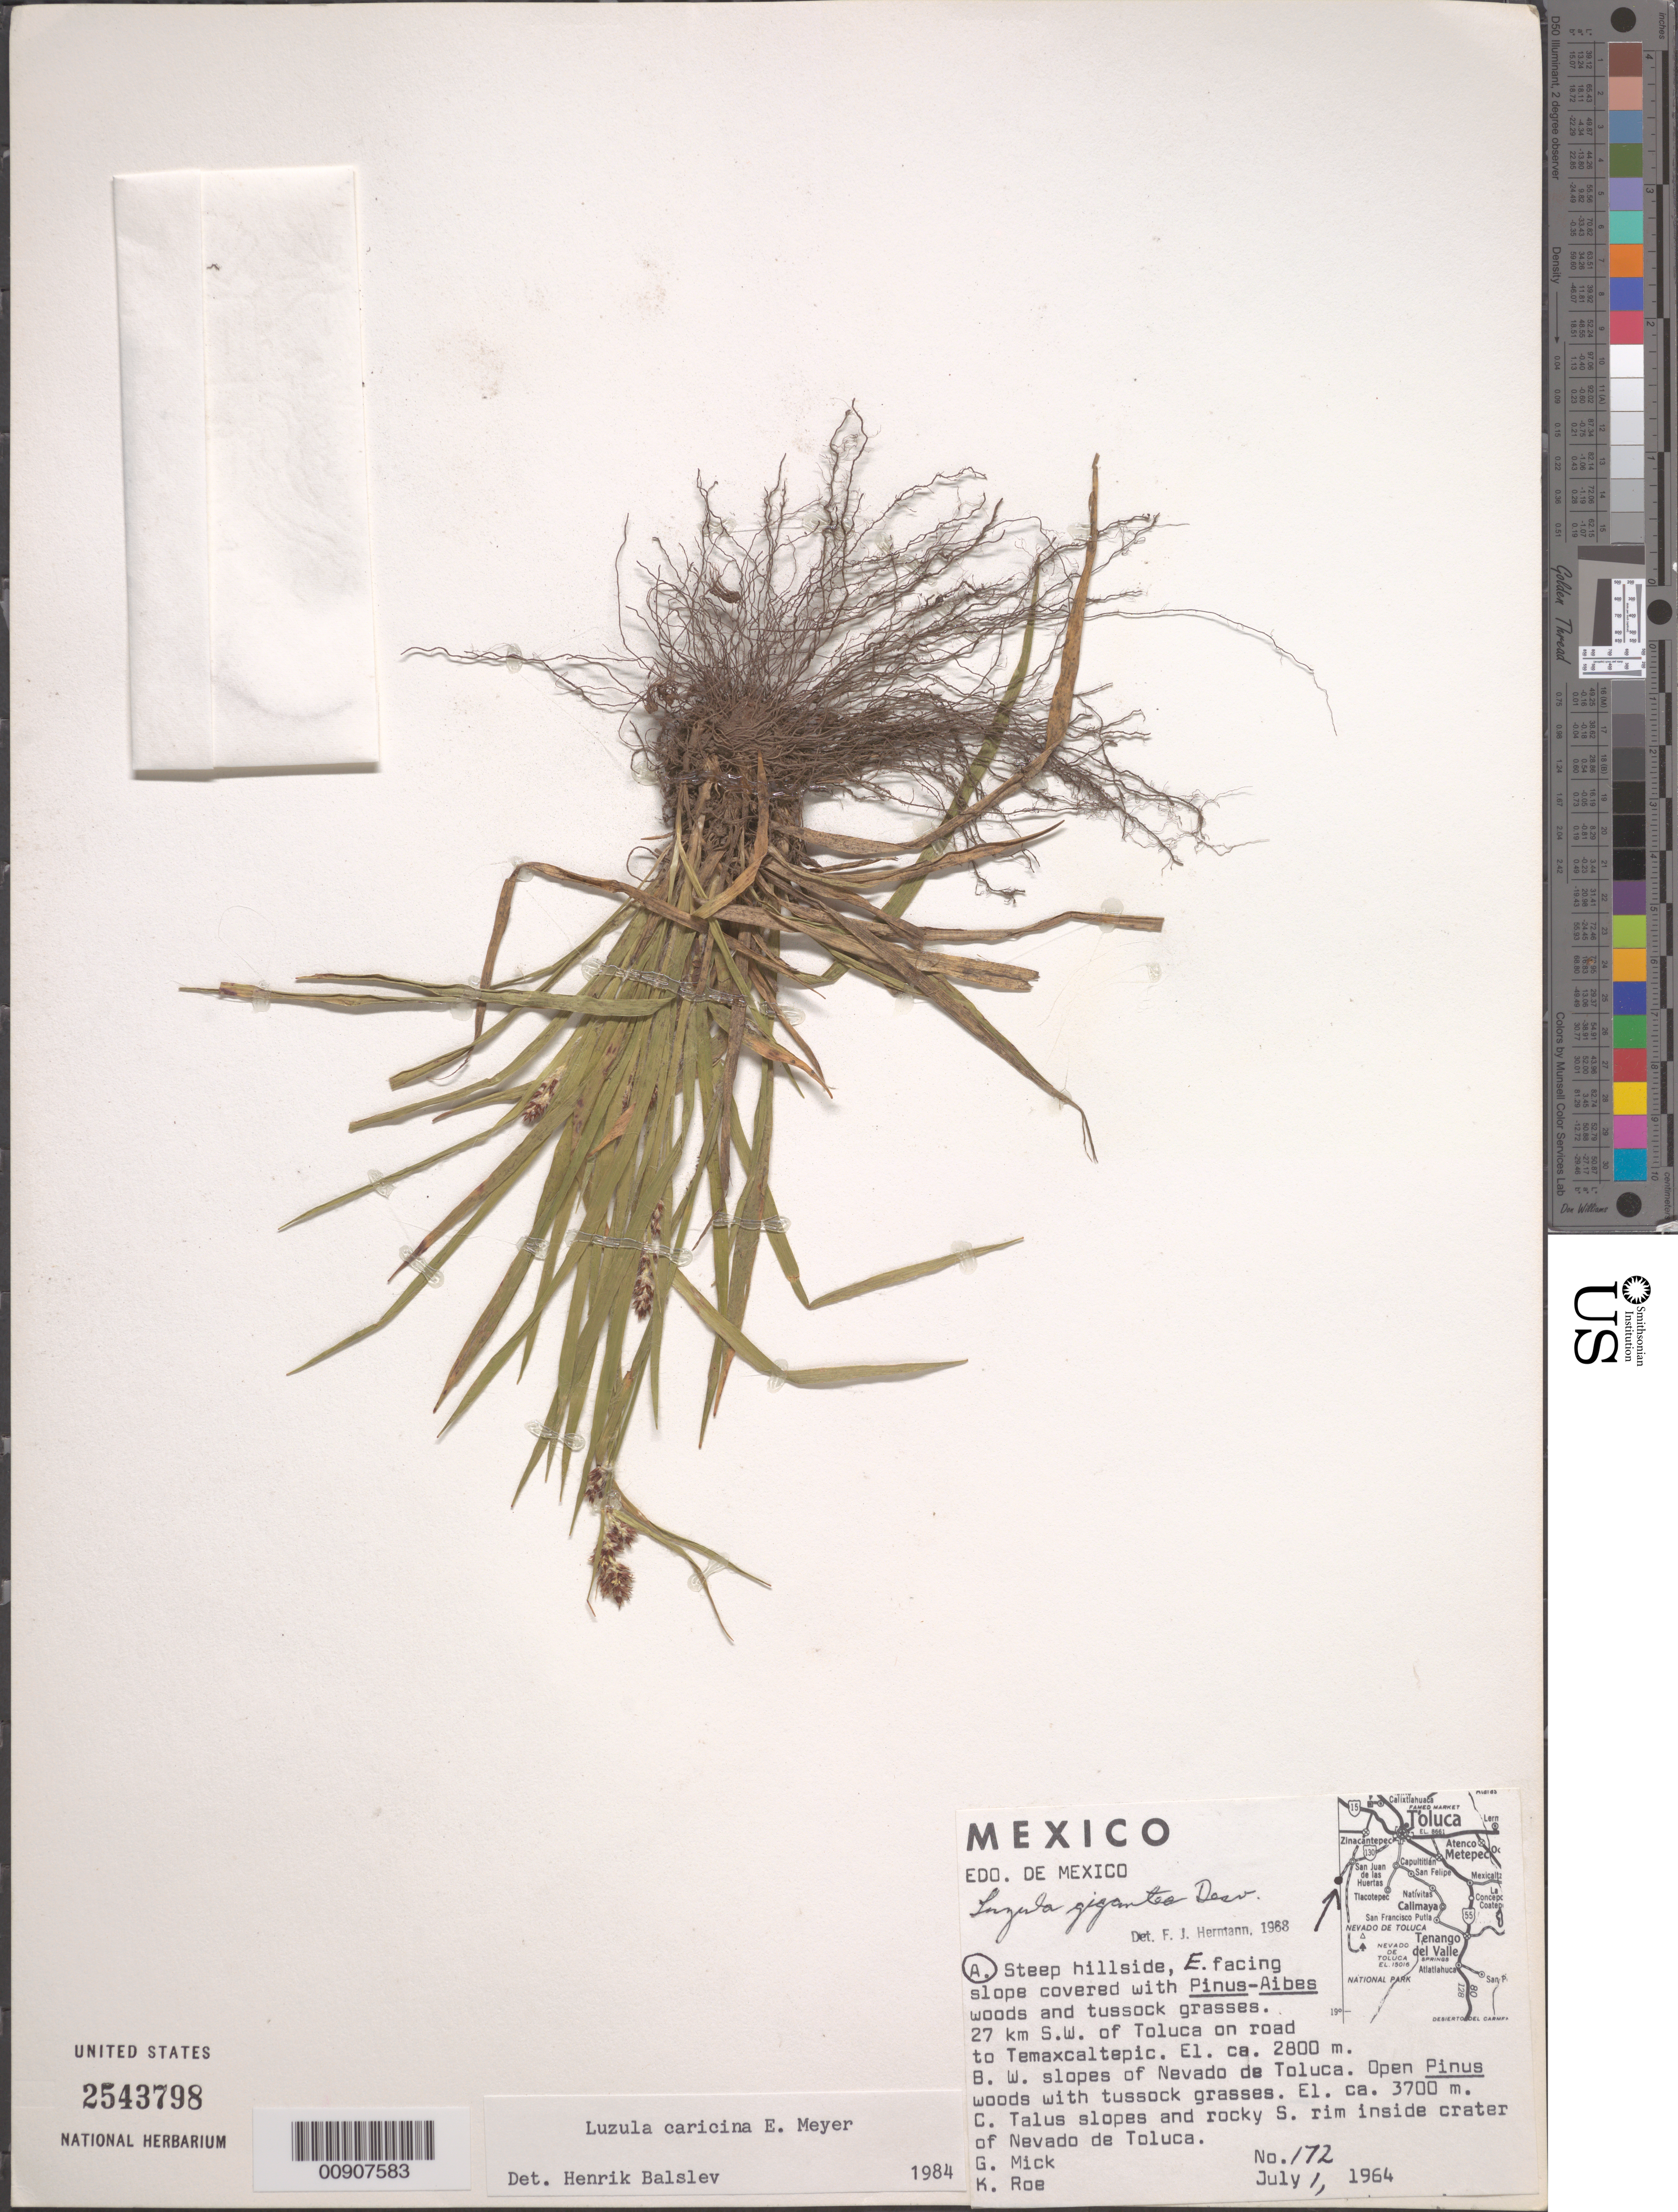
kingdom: Plantae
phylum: Tracheophyta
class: Liliopsida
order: Poales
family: Juncaceae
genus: Luzula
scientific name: Luzula caricina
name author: E. Mey.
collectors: G. Mick & K. E. Roe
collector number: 172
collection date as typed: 01 Jul 1964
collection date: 1964-07-01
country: Mexico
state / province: México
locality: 27 km SW of Toluca on road to Temaxcaltepic [sic], Edo. de México.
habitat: Steep hillside, E facing slope covered with Pinus-Aibes woods and tussock grasses.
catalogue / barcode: US 2543798